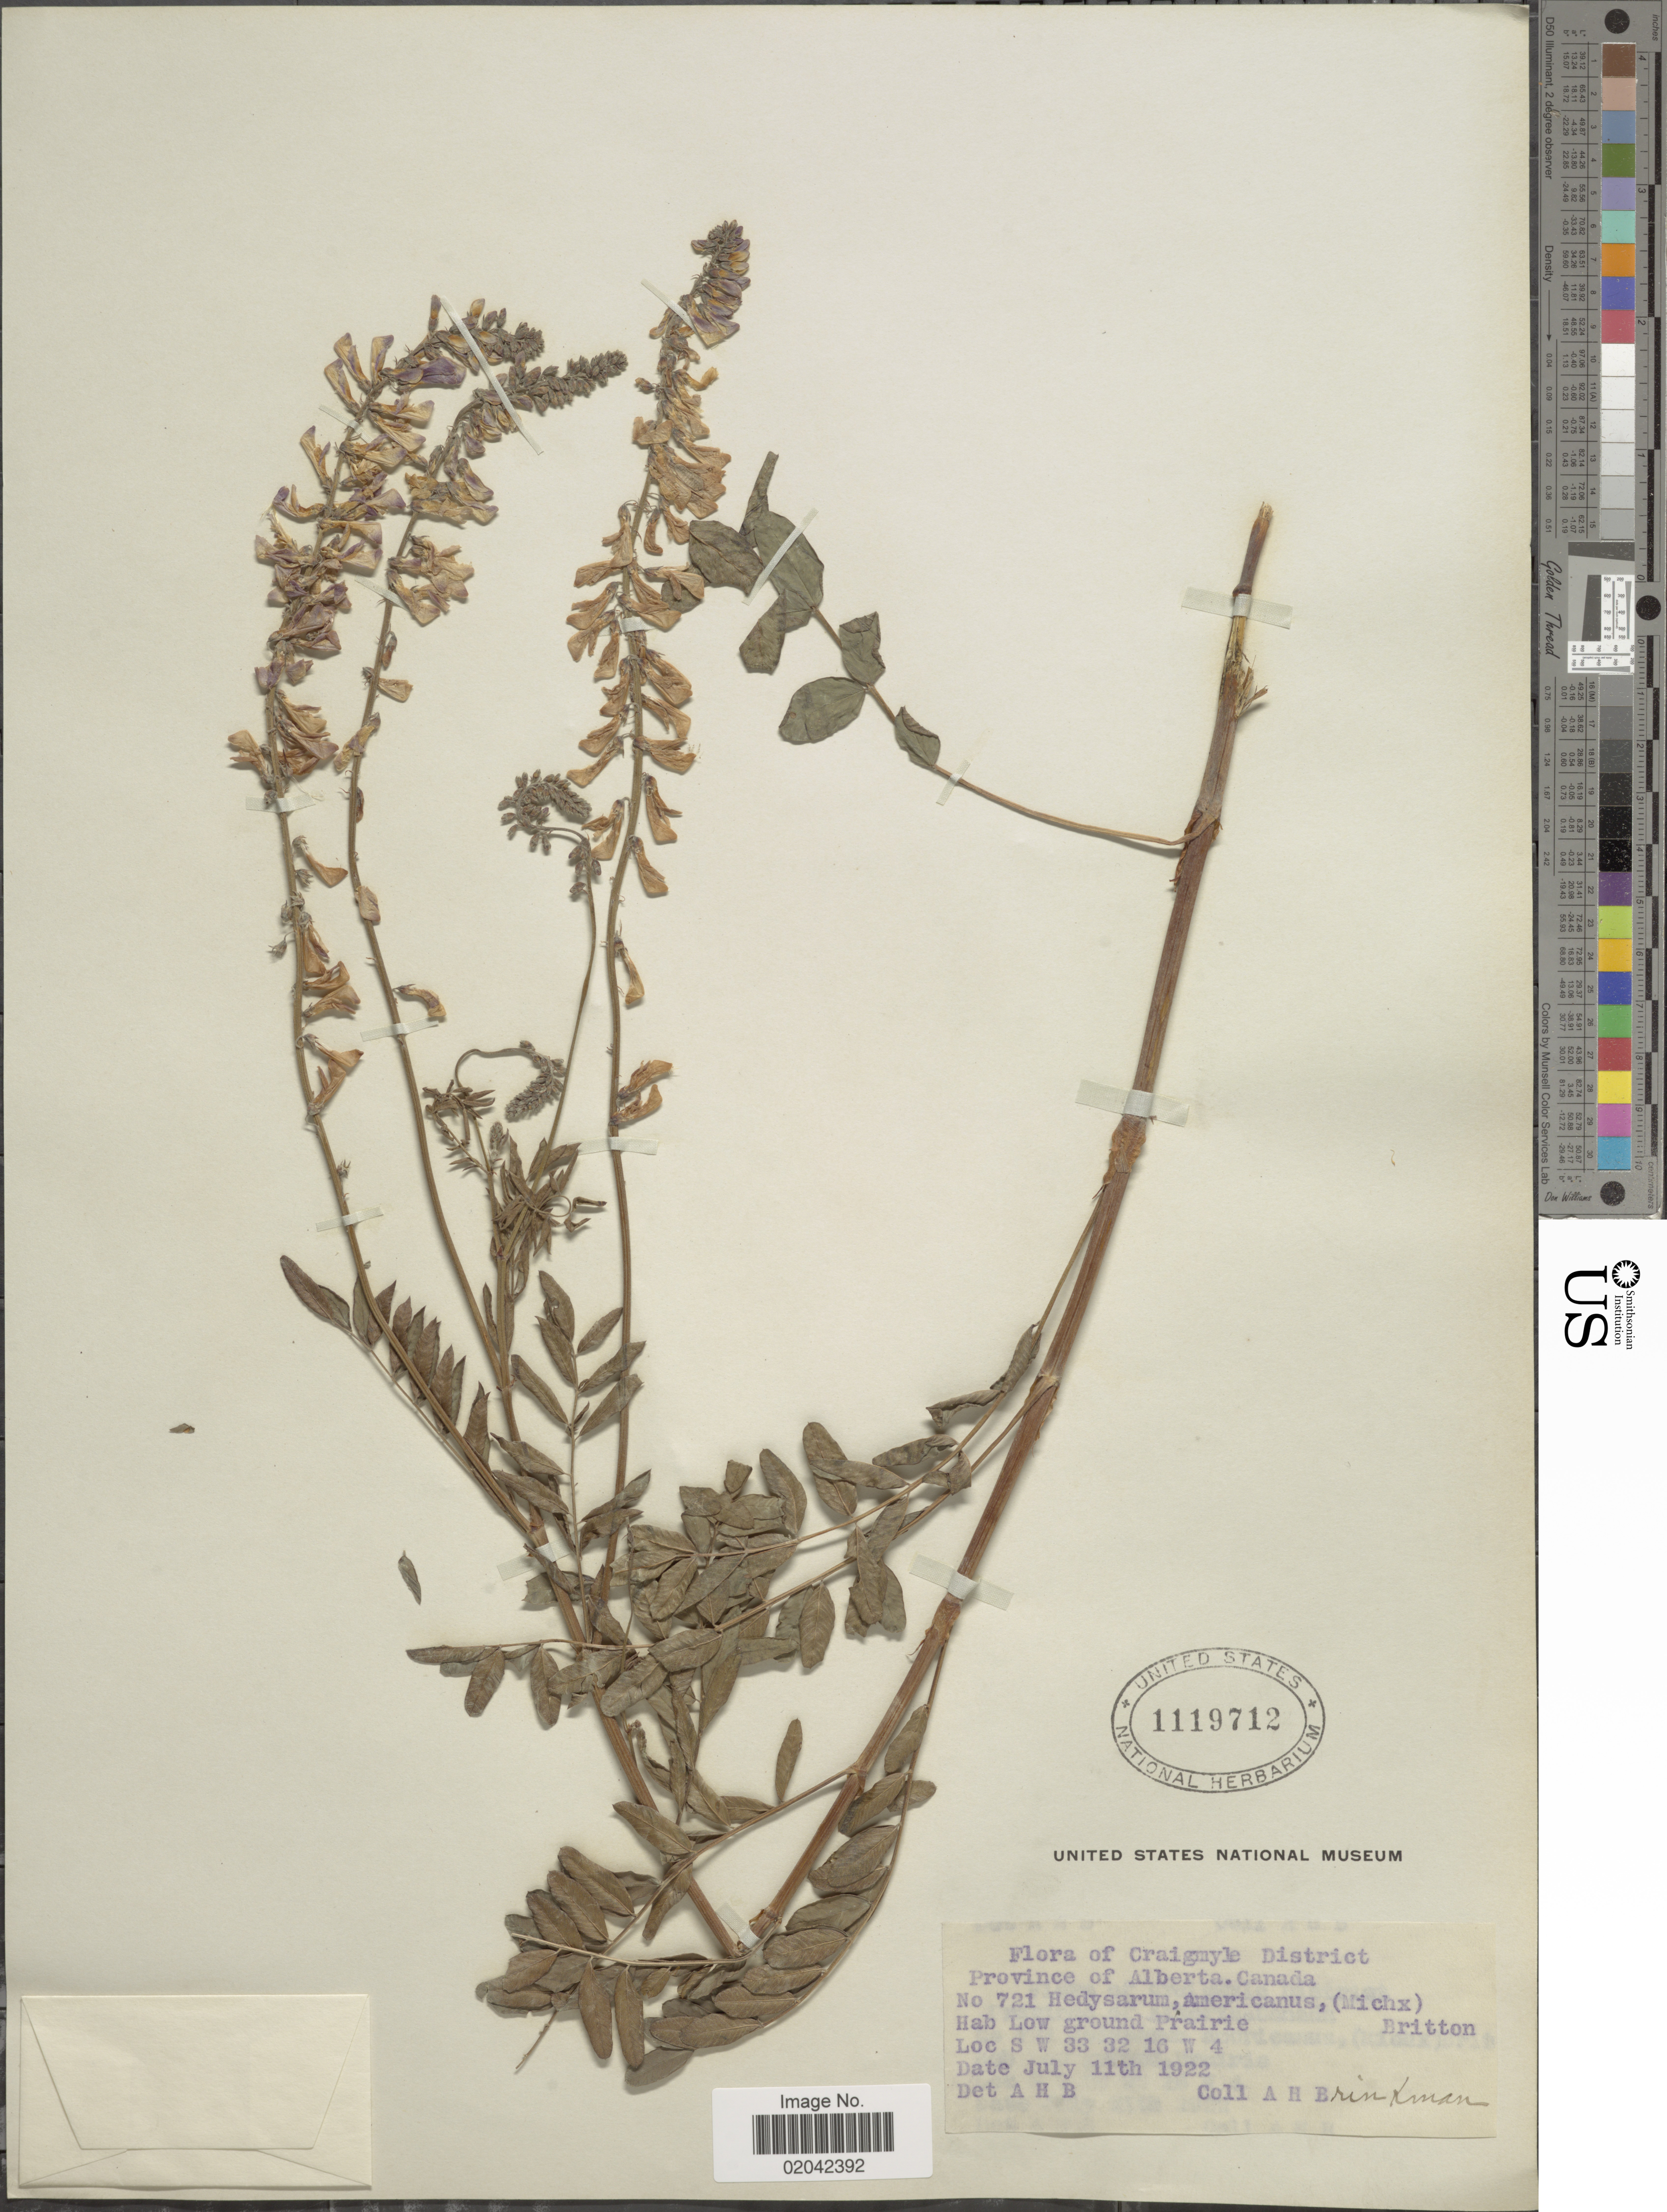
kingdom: Plantae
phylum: Tracheophyta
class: Magnoliopsida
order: Fabales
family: Fabaceae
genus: Hedysarum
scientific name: Hedysarum alpinum var. americanum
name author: Michx. ex Pursh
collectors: A. Brinkman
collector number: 721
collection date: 1922-07-11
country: Canada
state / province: Alberta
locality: Craigmyle District, S W 33 32 16 W 4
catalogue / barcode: US 1119712